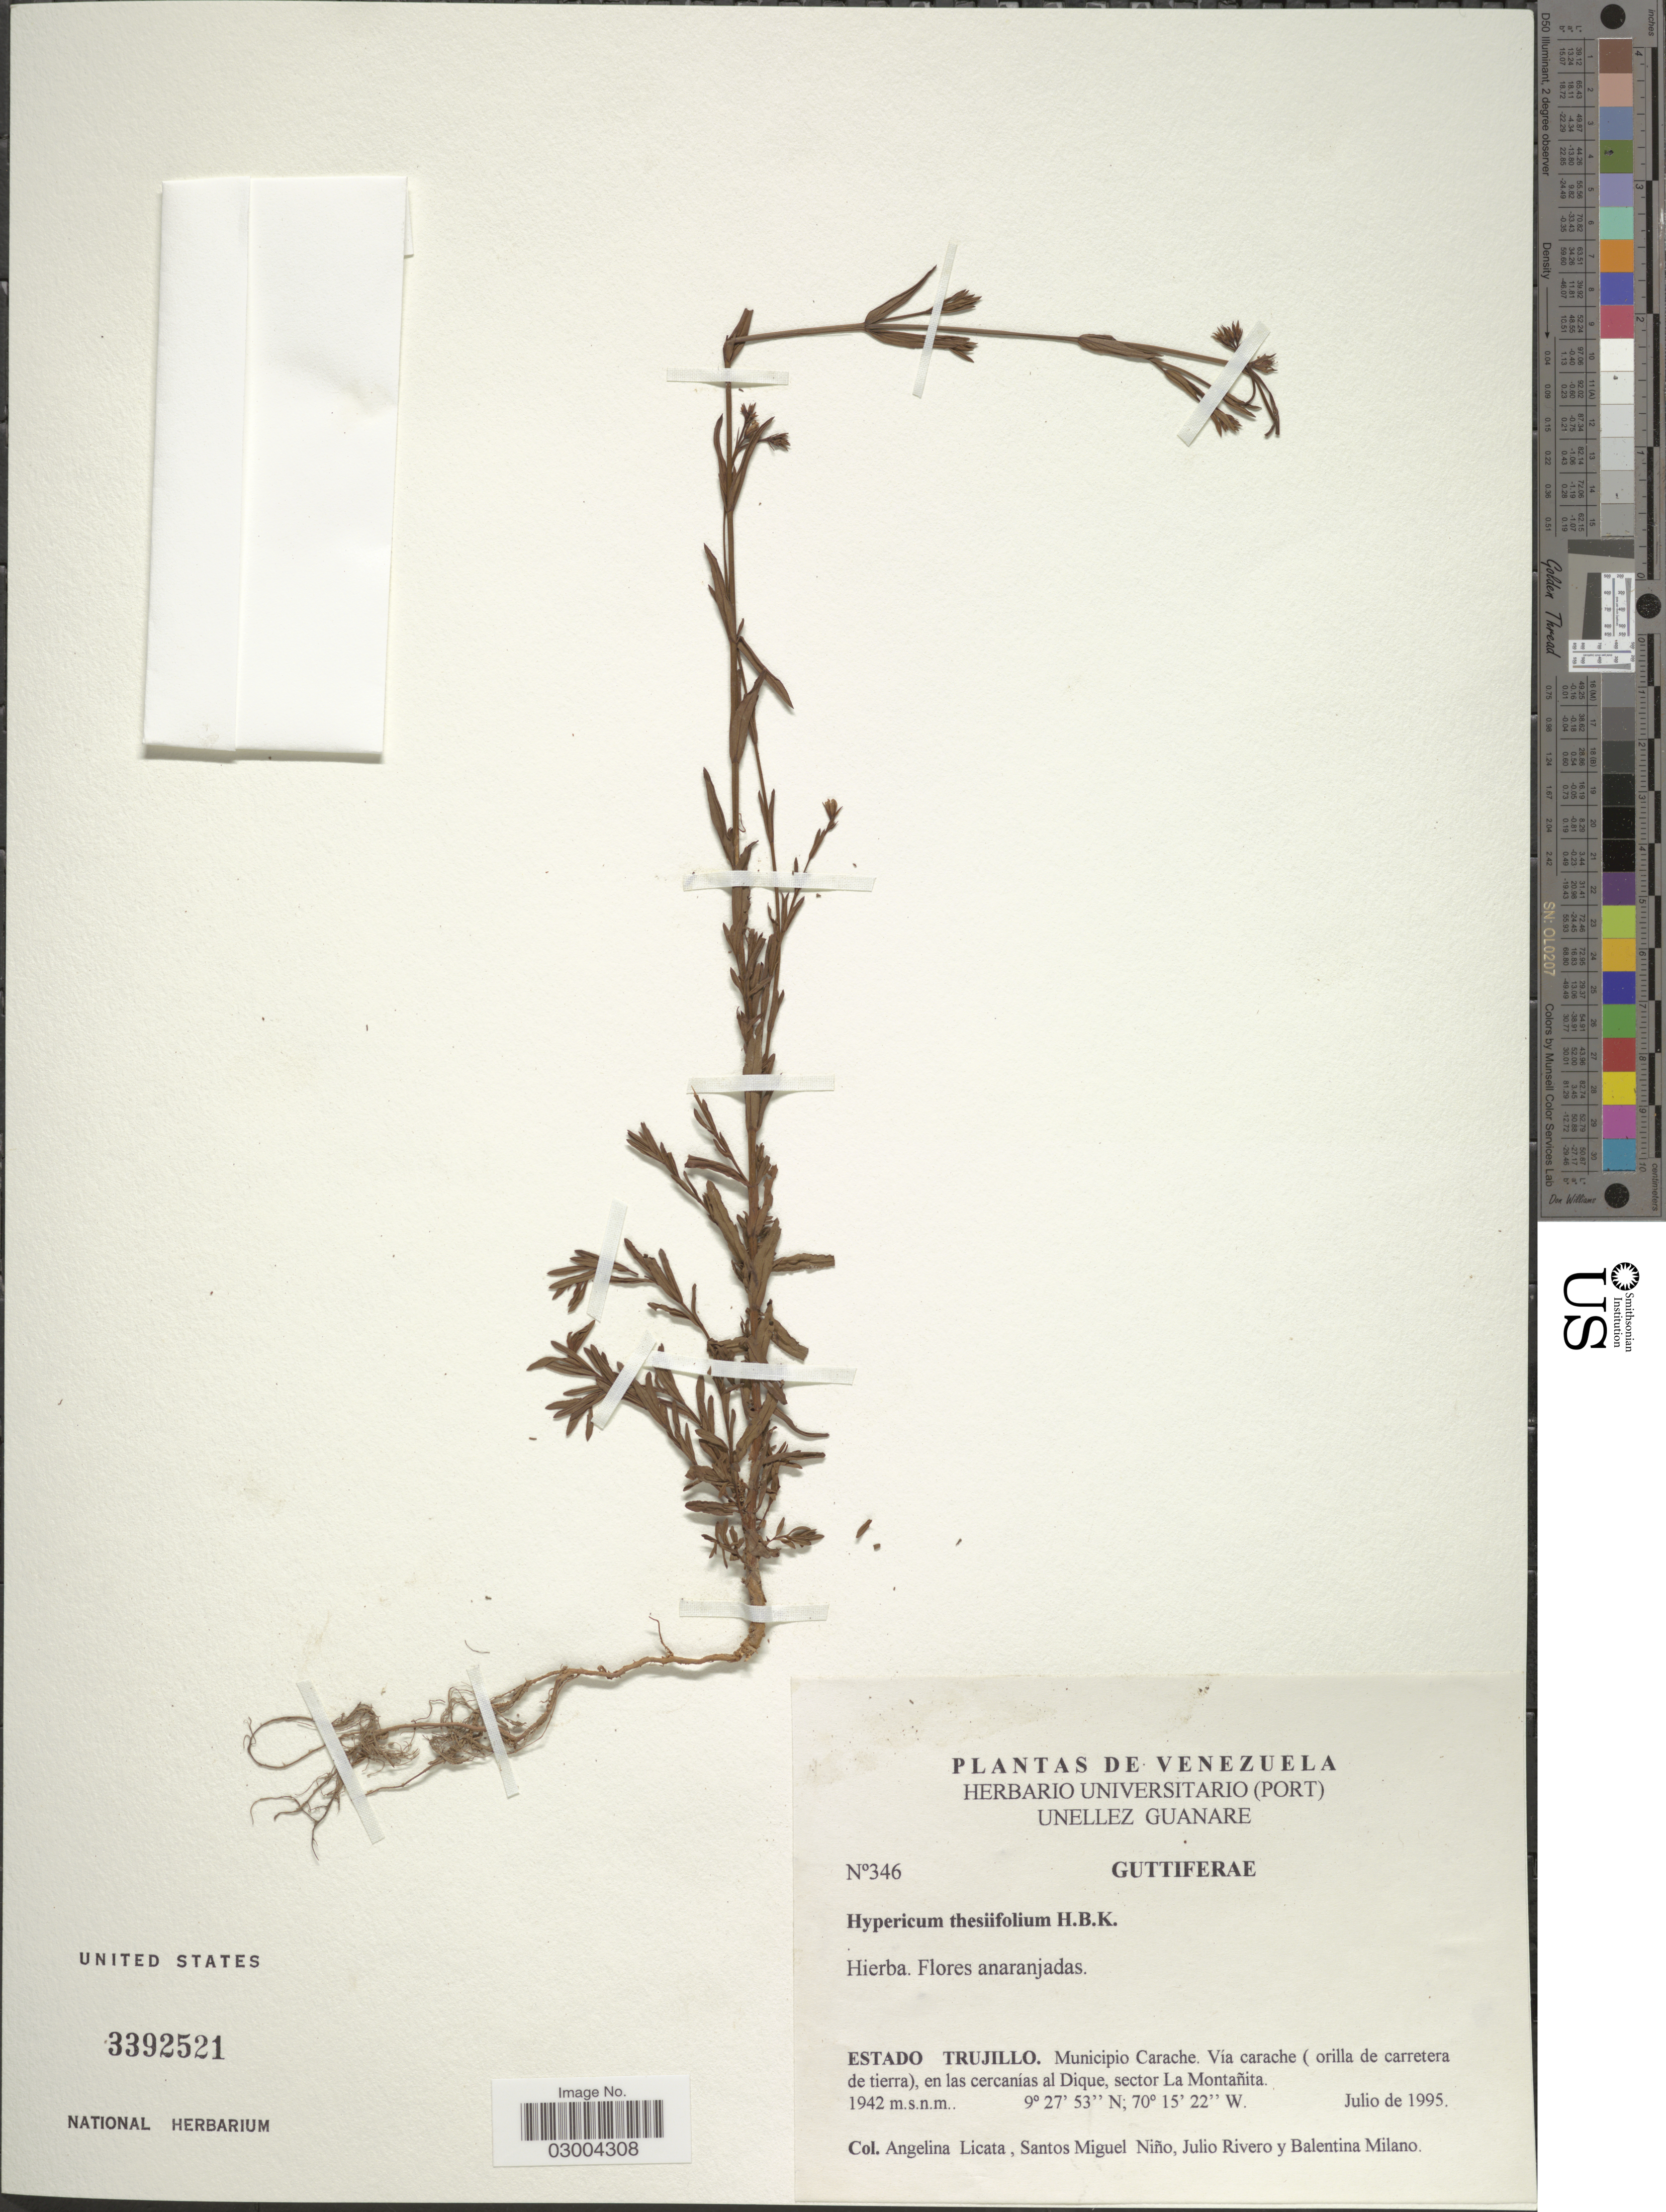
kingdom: Plantae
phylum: Tracheophyta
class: Magnoliopsida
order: Malpighiales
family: Hypericaceae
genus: Hypericum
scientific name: Hypericum thesiifolium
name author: Kunth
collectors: A. Licata, S. M. Niño, J. Rivero & B. Milano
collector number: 346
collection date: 1995-07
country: Venezuela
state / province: Trujillo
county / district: Carache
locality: Vía carache (orilla de carretera de tierra), en las cercanías al Dique, sector La Montañita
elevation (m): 1942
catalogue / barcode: US 3392521